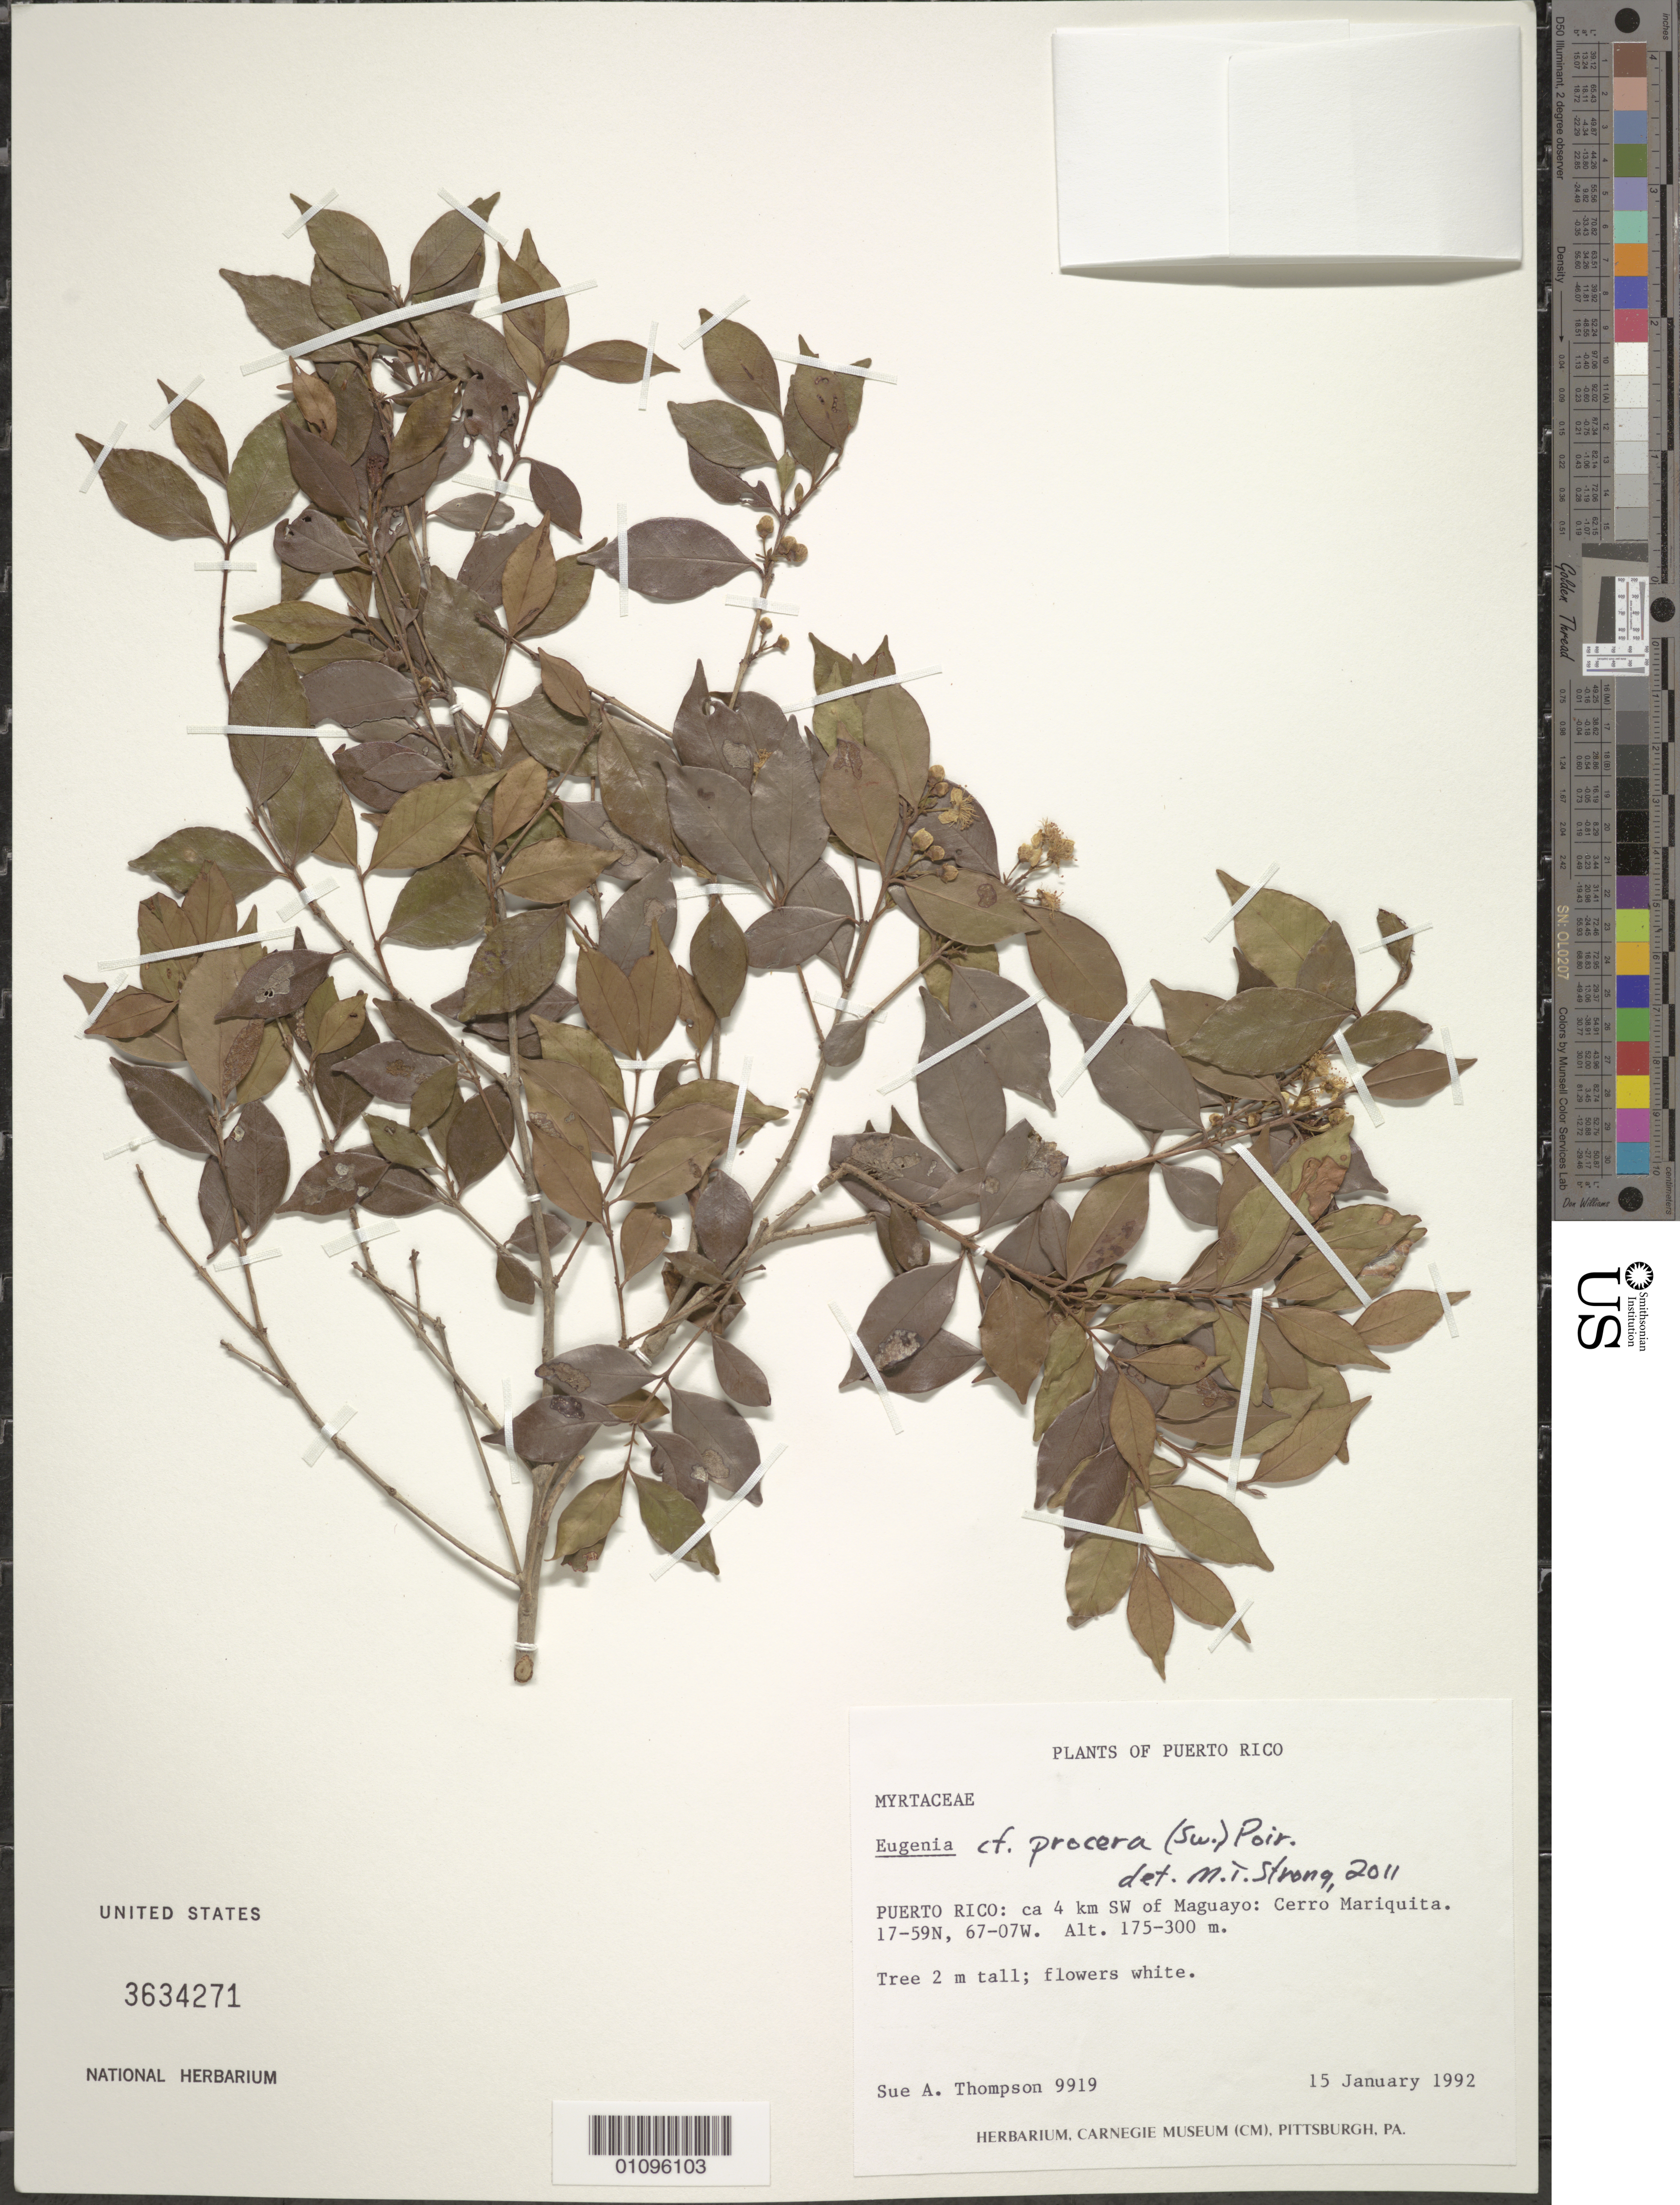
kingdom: Plantae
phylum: Tracheophyta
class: Magnoliopsida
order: Myrtales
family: Myrtaceae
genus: Eugenia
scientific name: Eugenia biflora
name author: (L.) DC.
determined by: Flickinger, Jonathan A.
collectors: S. A. Thompson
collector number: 9919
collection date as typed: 15 Jan 1992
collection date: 1992-01-15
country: Puerto Rico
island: Puerto Rico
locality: Maguayo, about 4 km SW; Cerro Mariquita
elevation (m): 175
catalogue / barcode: US 3634271